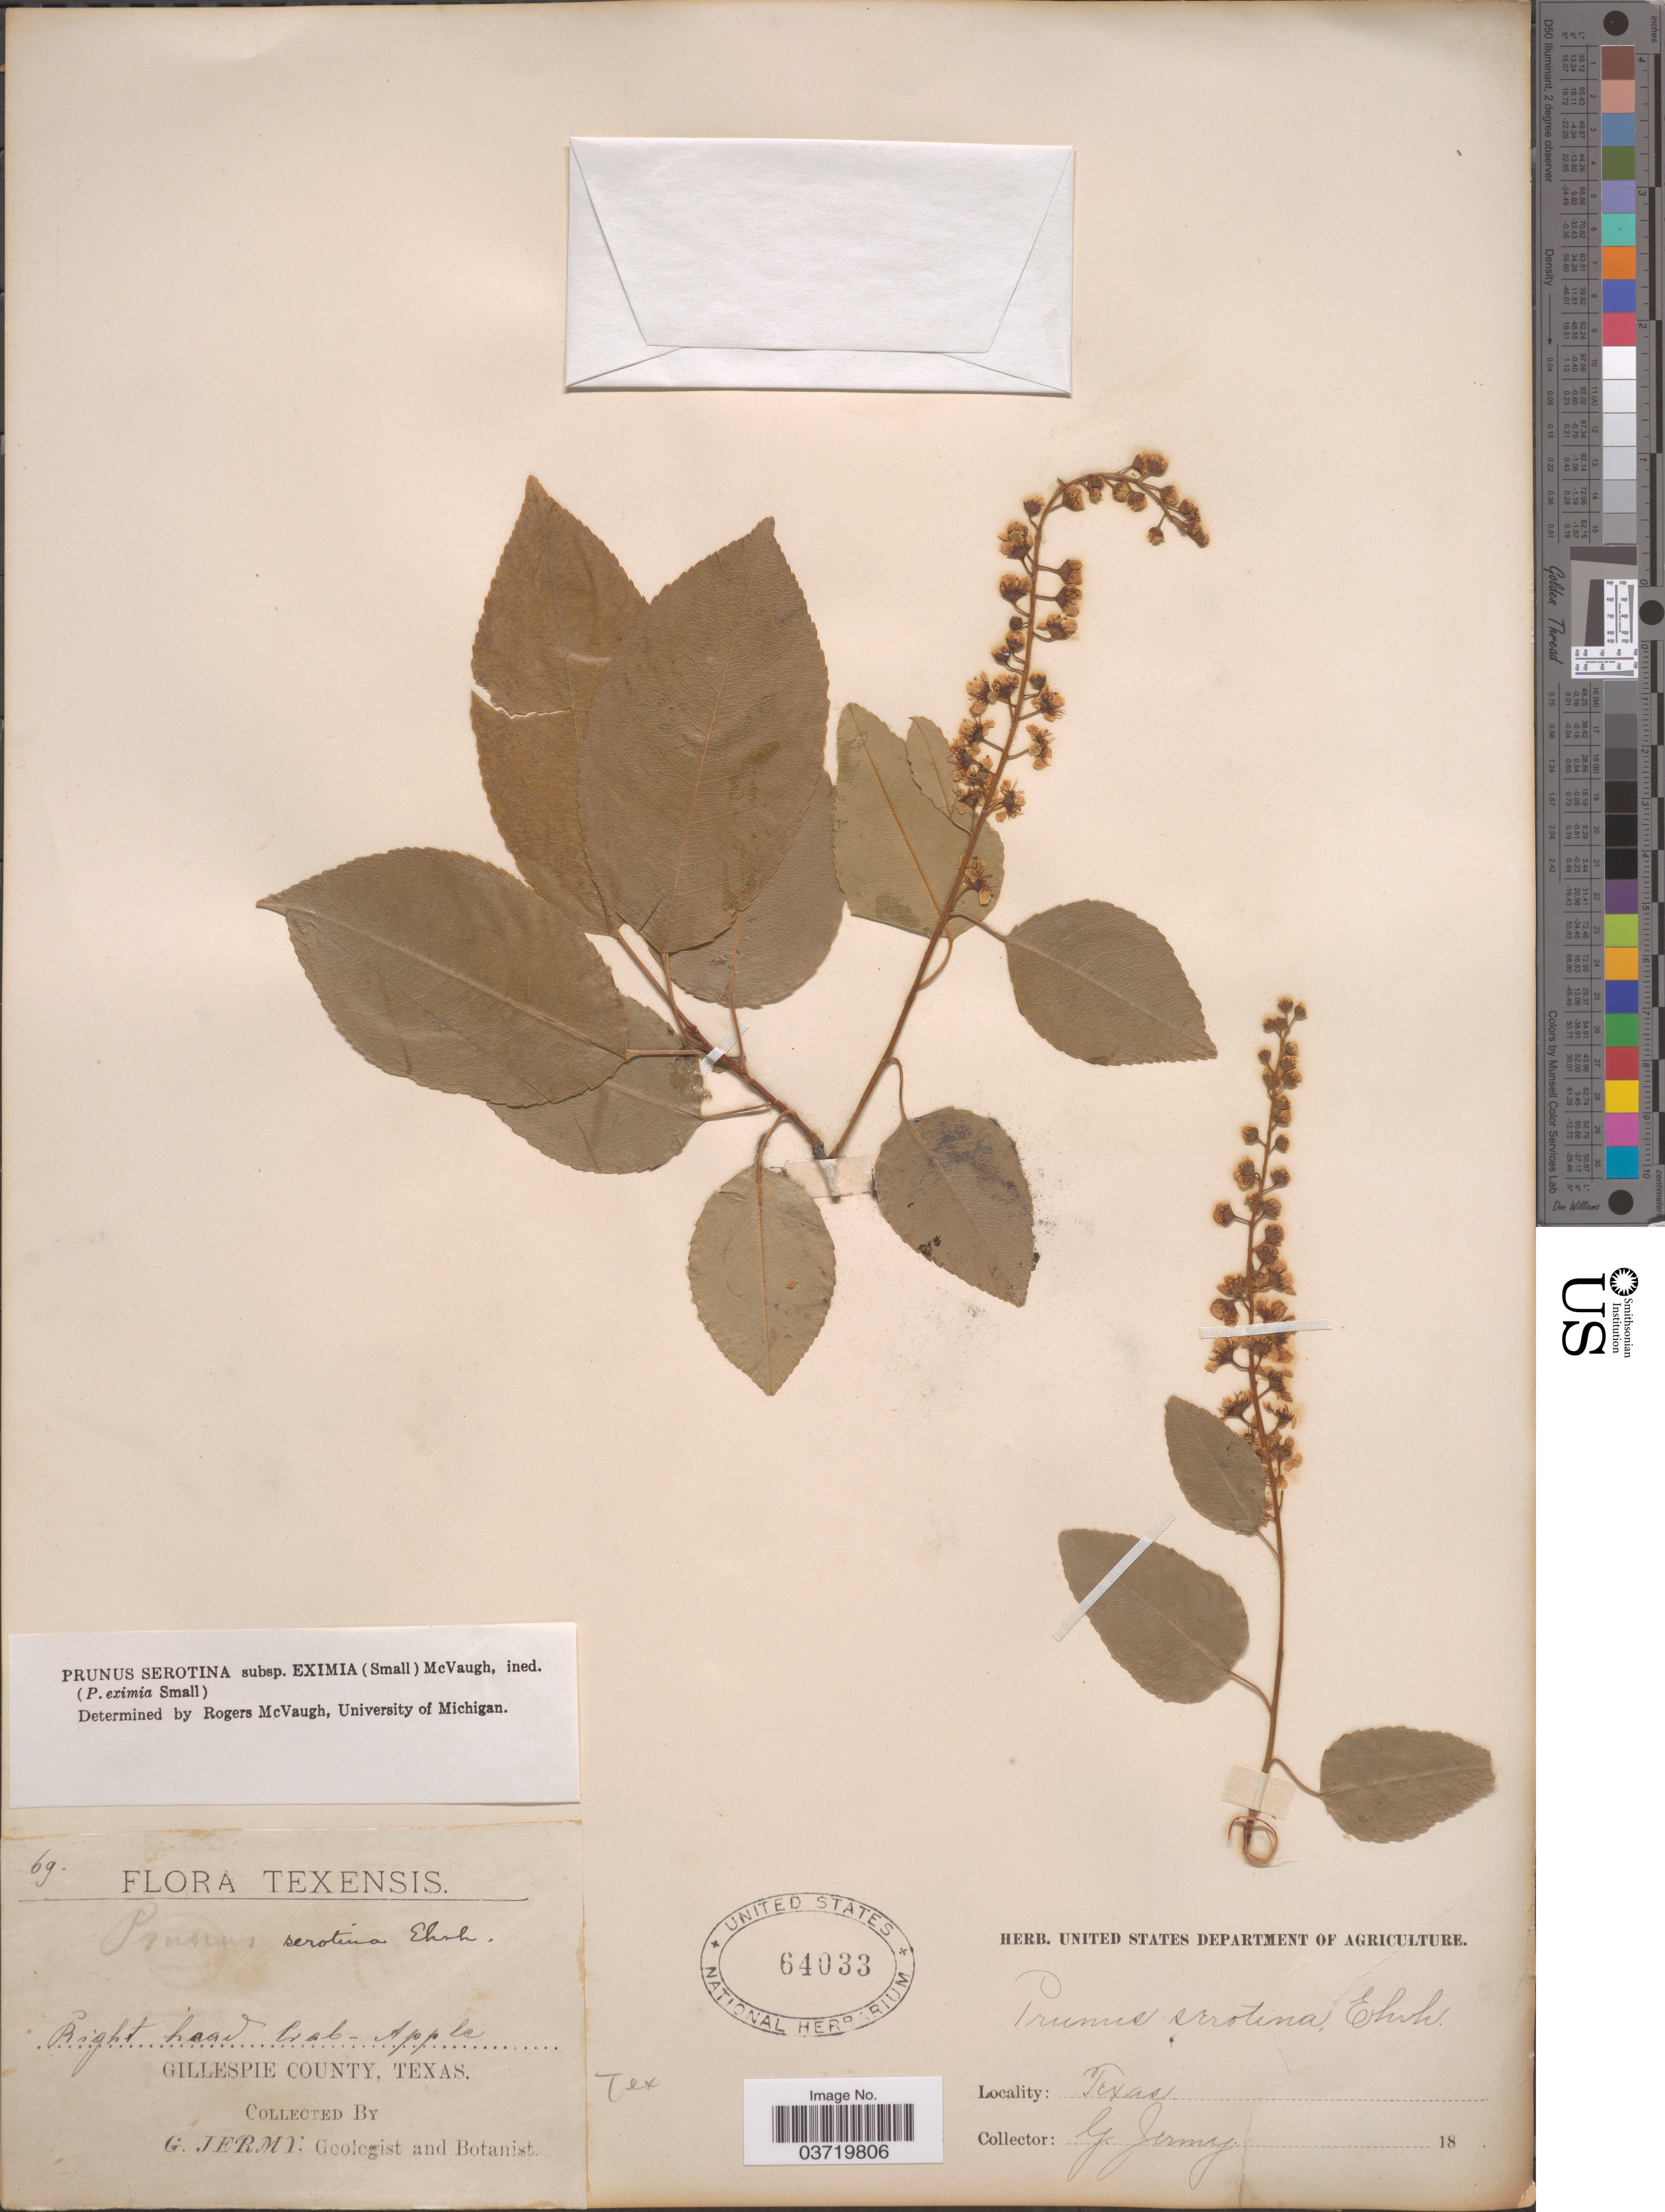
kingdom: Plantae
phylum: Tracheophyta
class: Magnoliopsida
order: Rosales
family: Rosaceae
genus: Prunus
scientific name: Prunus serotina var. serotina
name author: Ehrh.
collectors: G. Jermy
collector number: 69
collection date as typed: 18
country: United States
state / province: Texas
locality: Right head Crab-Apple. Gillespie County.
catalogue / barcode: US 64033